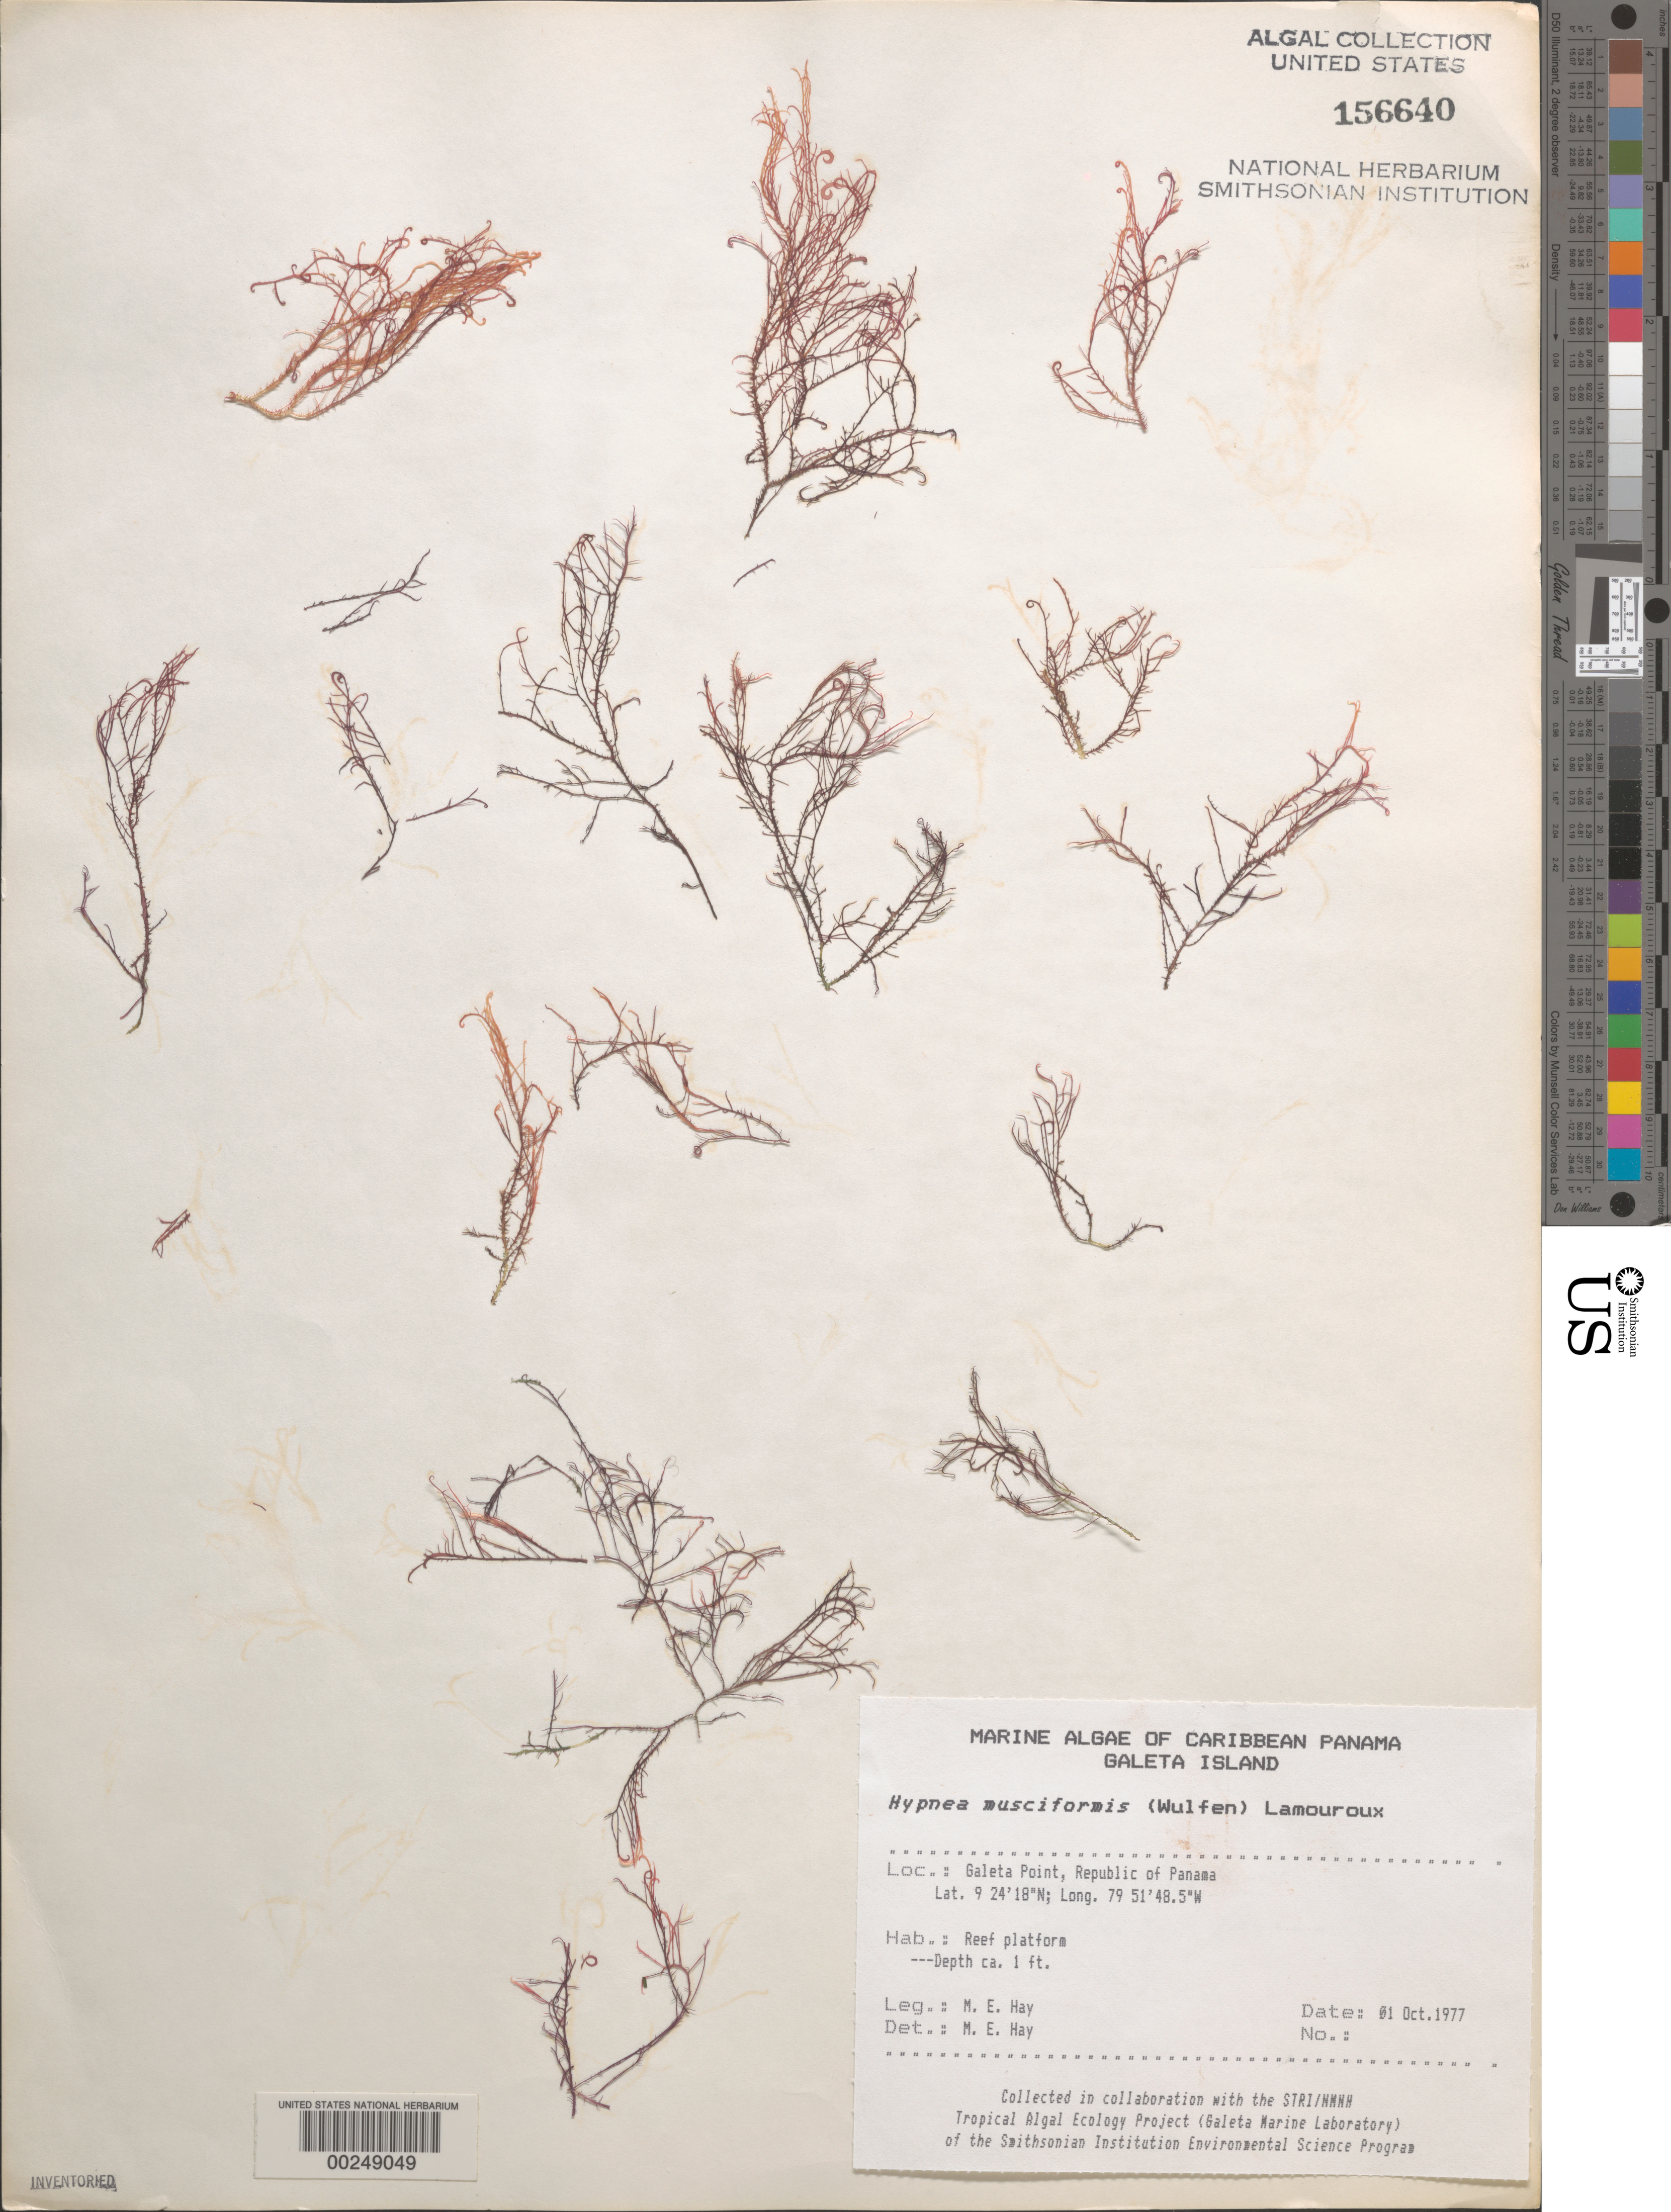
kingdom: Plantae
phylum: Rhodophyta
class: Florideophyceae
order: Gigartinales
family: Cystocloniaceae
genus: Hypnea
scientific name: Hypnea musciformis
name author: (Wulfen) J.V.Lamouroux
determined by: Hay, M. E.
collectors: M. E. Hay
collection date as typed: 01 Oct 1977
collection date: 1977-10-01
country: Panama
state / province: Colón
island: Galeta Island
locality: Galeta Point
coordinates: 9 24' 18" N, 79 51' 48.5" W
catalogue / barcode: US 156640